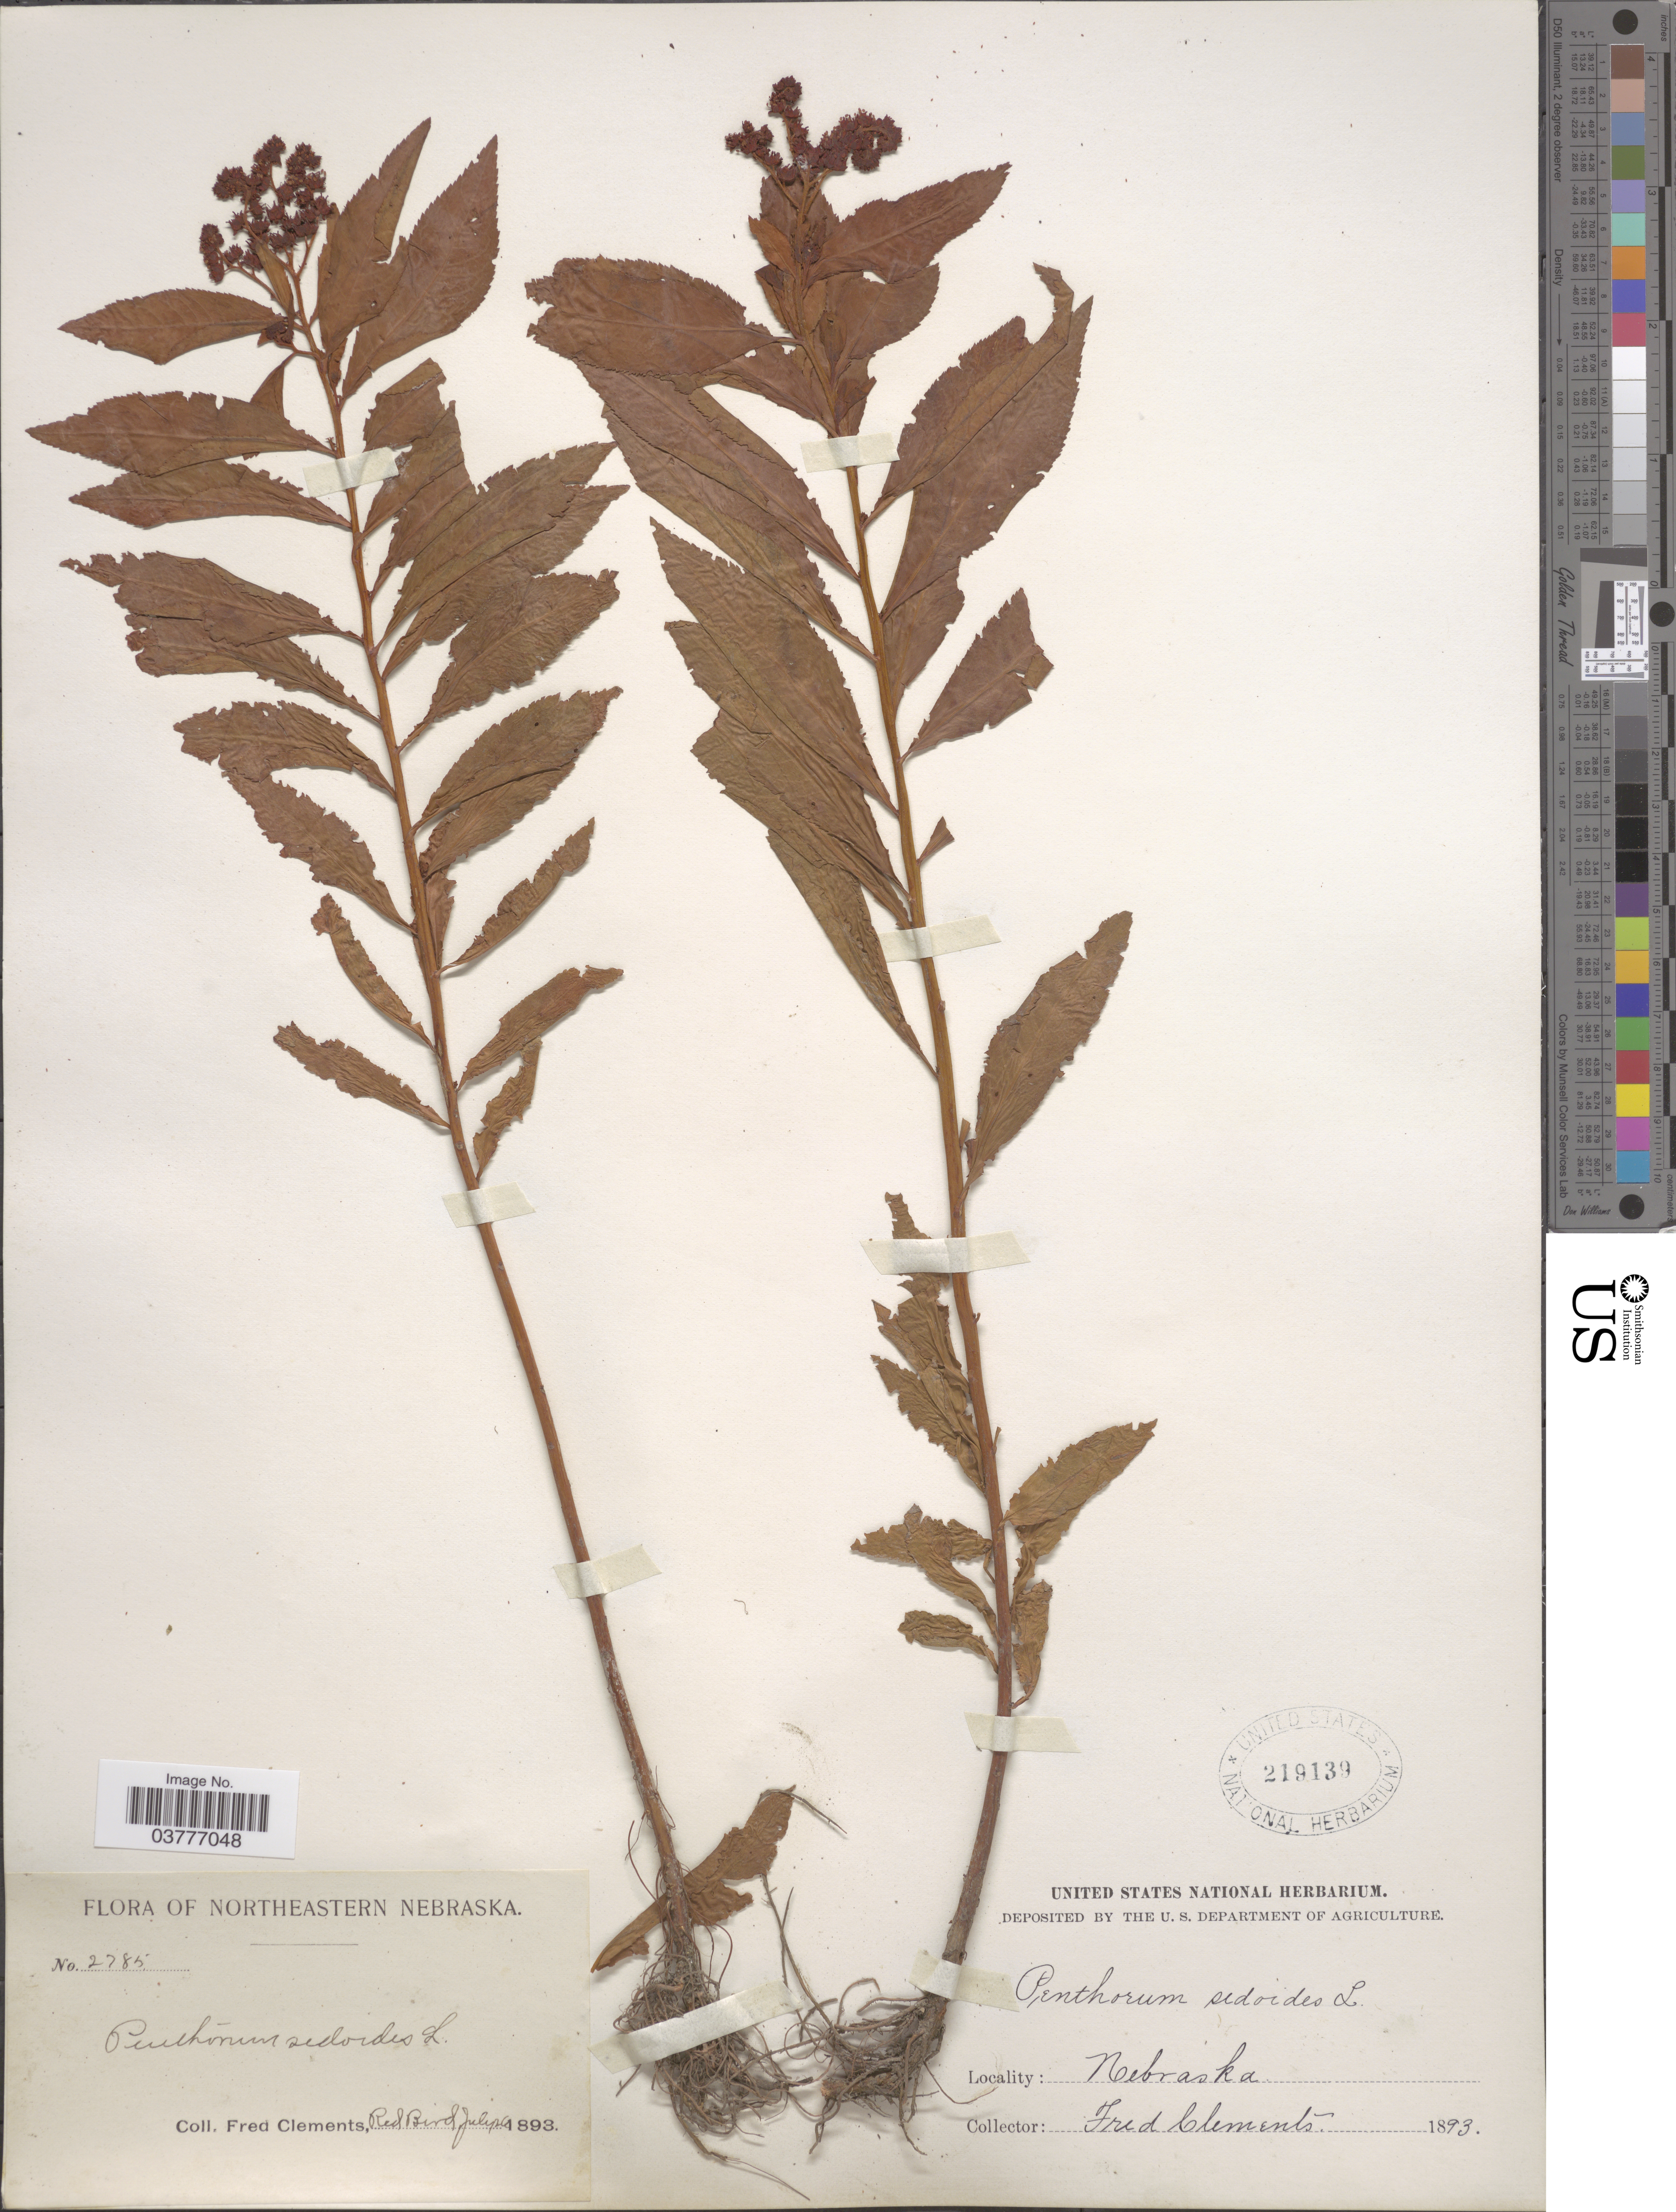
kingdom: Plantae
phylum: Tracheophyta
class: Magnoliopsida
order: Saxifragales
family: Penthoraceae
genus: Penthorum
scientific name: Penthorum sedoides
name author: L.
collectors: F. E. Clements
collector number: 2785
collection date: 1893-07-06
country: United States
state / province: Nebraska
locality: Northeastern Nebraska. Red Bird.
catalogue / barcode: US 219139